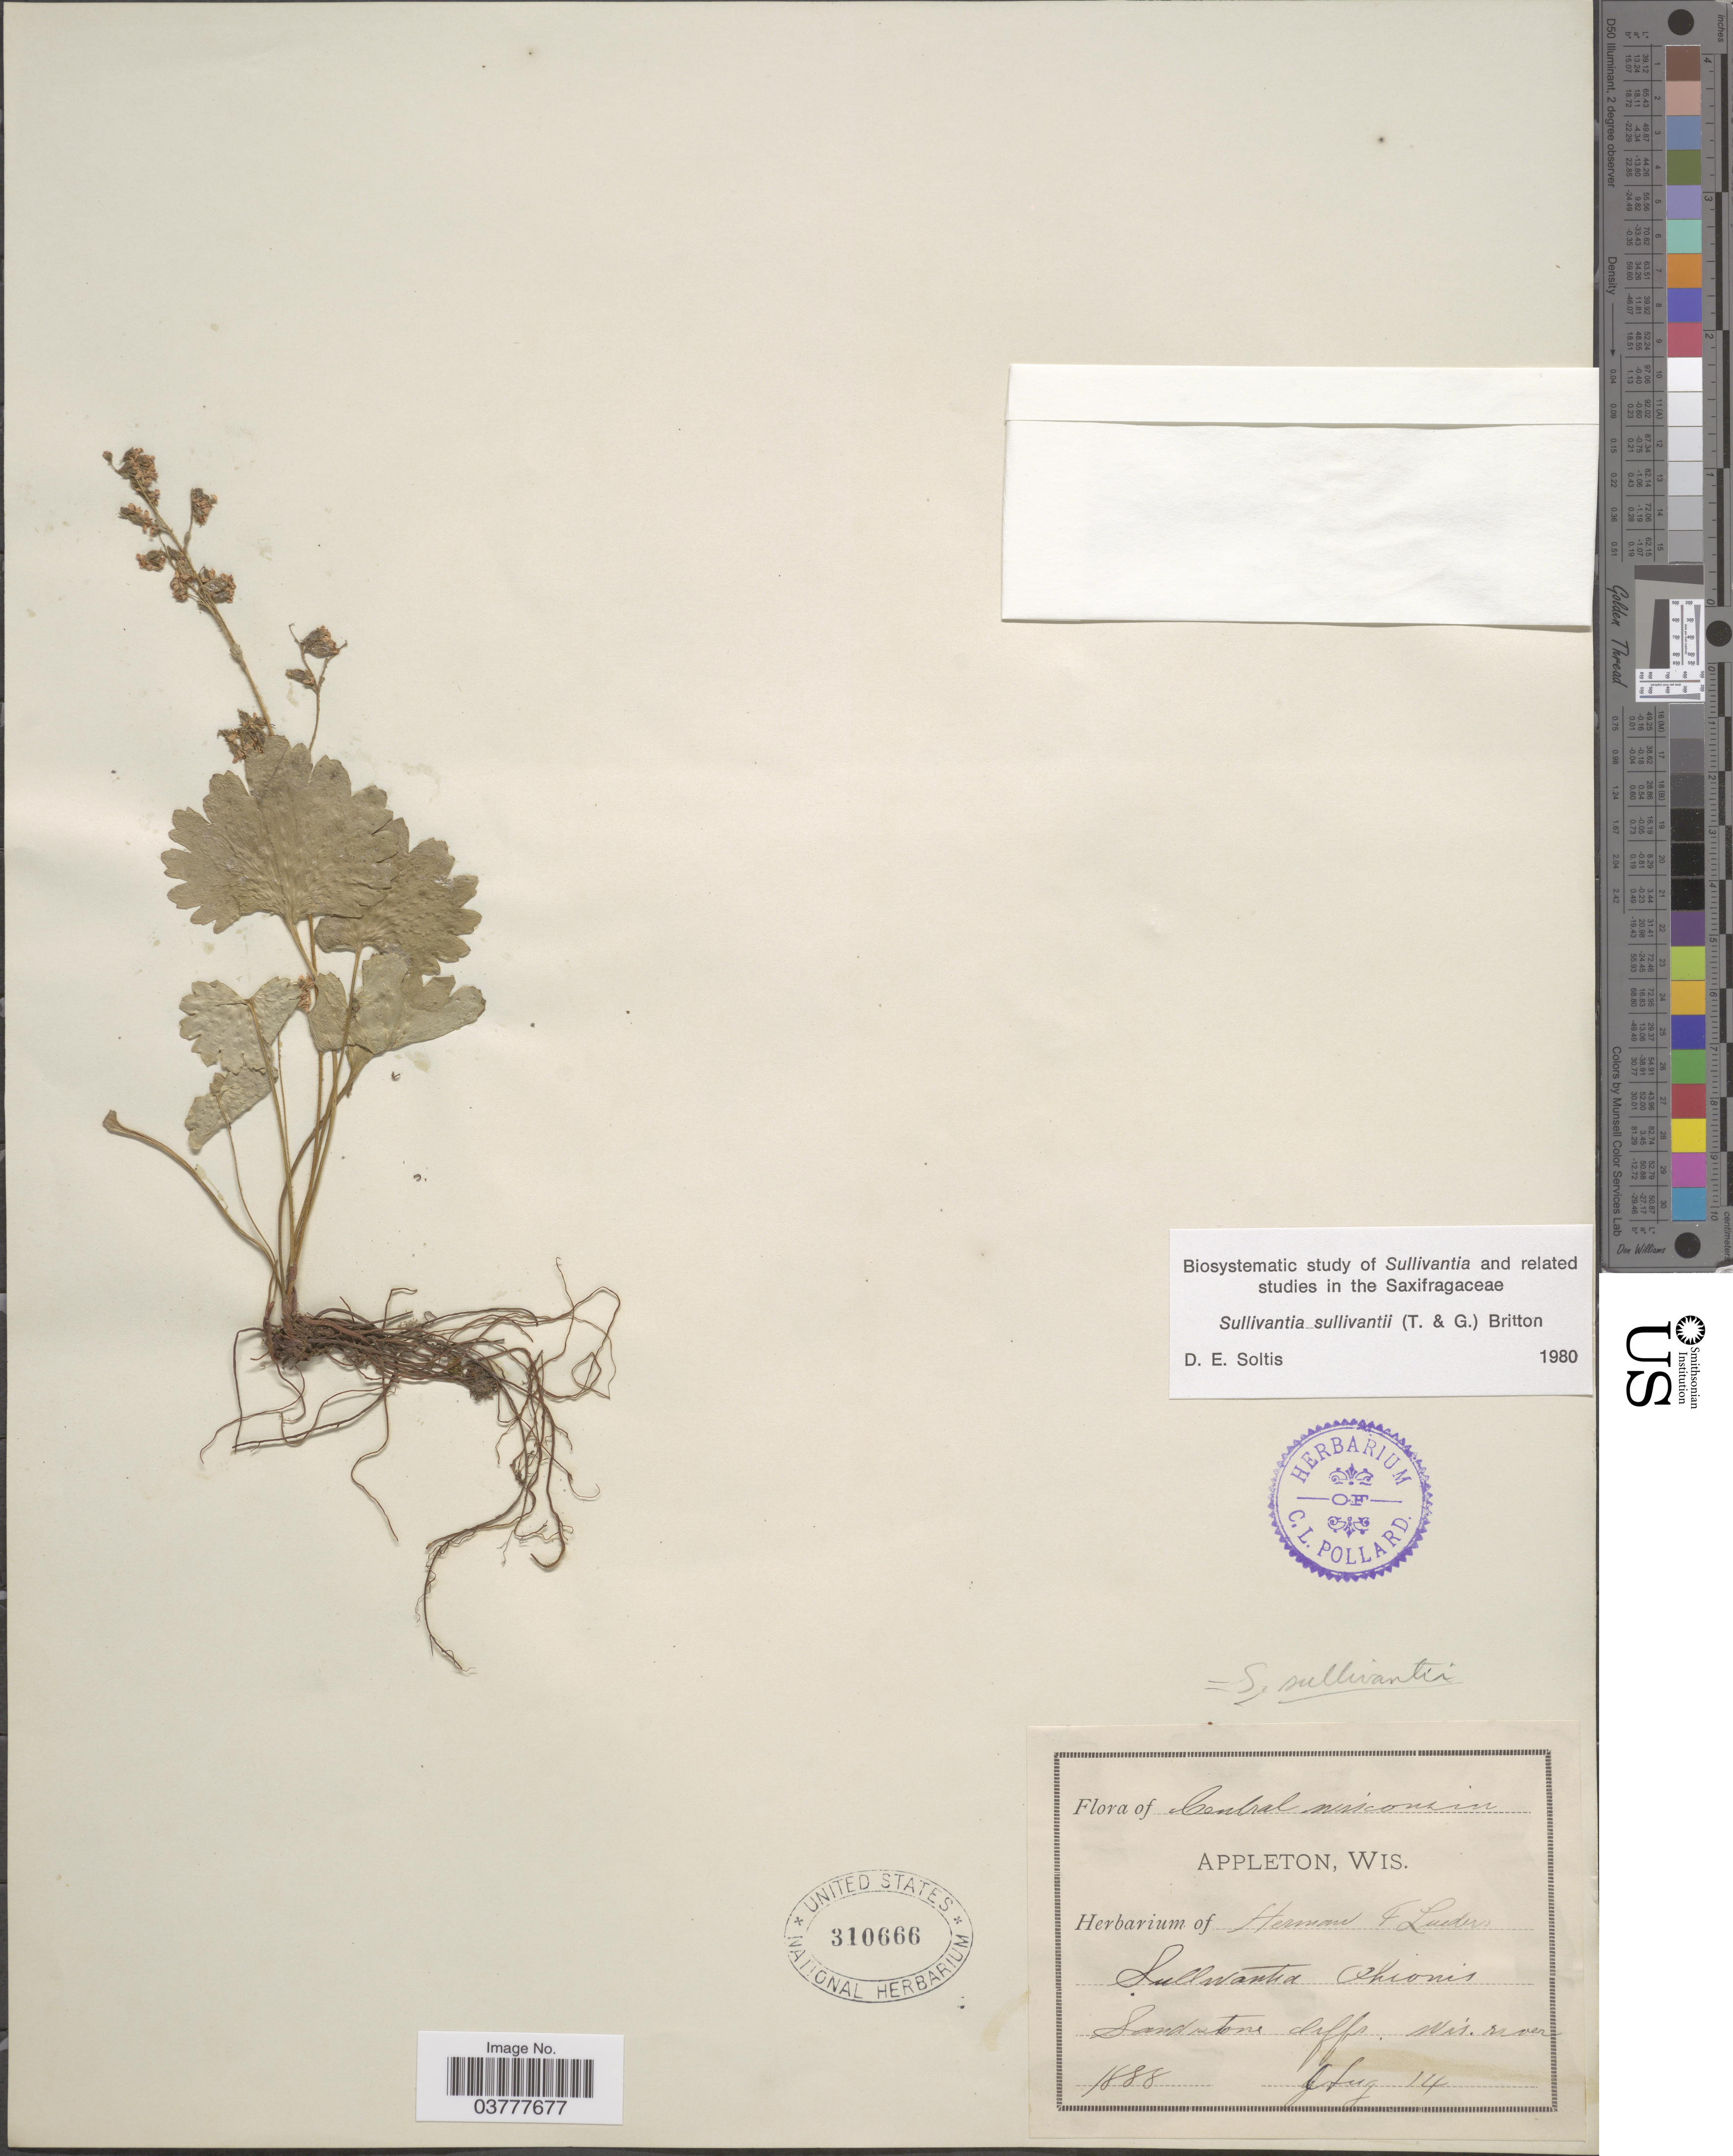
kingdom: Plantae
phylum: Tracheophyta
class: Magnoliopsida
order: Saxifragales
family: Saxifragaceae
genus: Sullivantia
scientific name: Sullivantia sullivantii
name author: (Torr. & A. Gray) Britton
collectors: ex herb. Herman F. Luders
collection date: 1888-07-14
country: United States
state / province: Wisconsin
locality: Appleton. Sullwanta* Ohionis*. Wis. River.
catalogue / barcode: US 310666